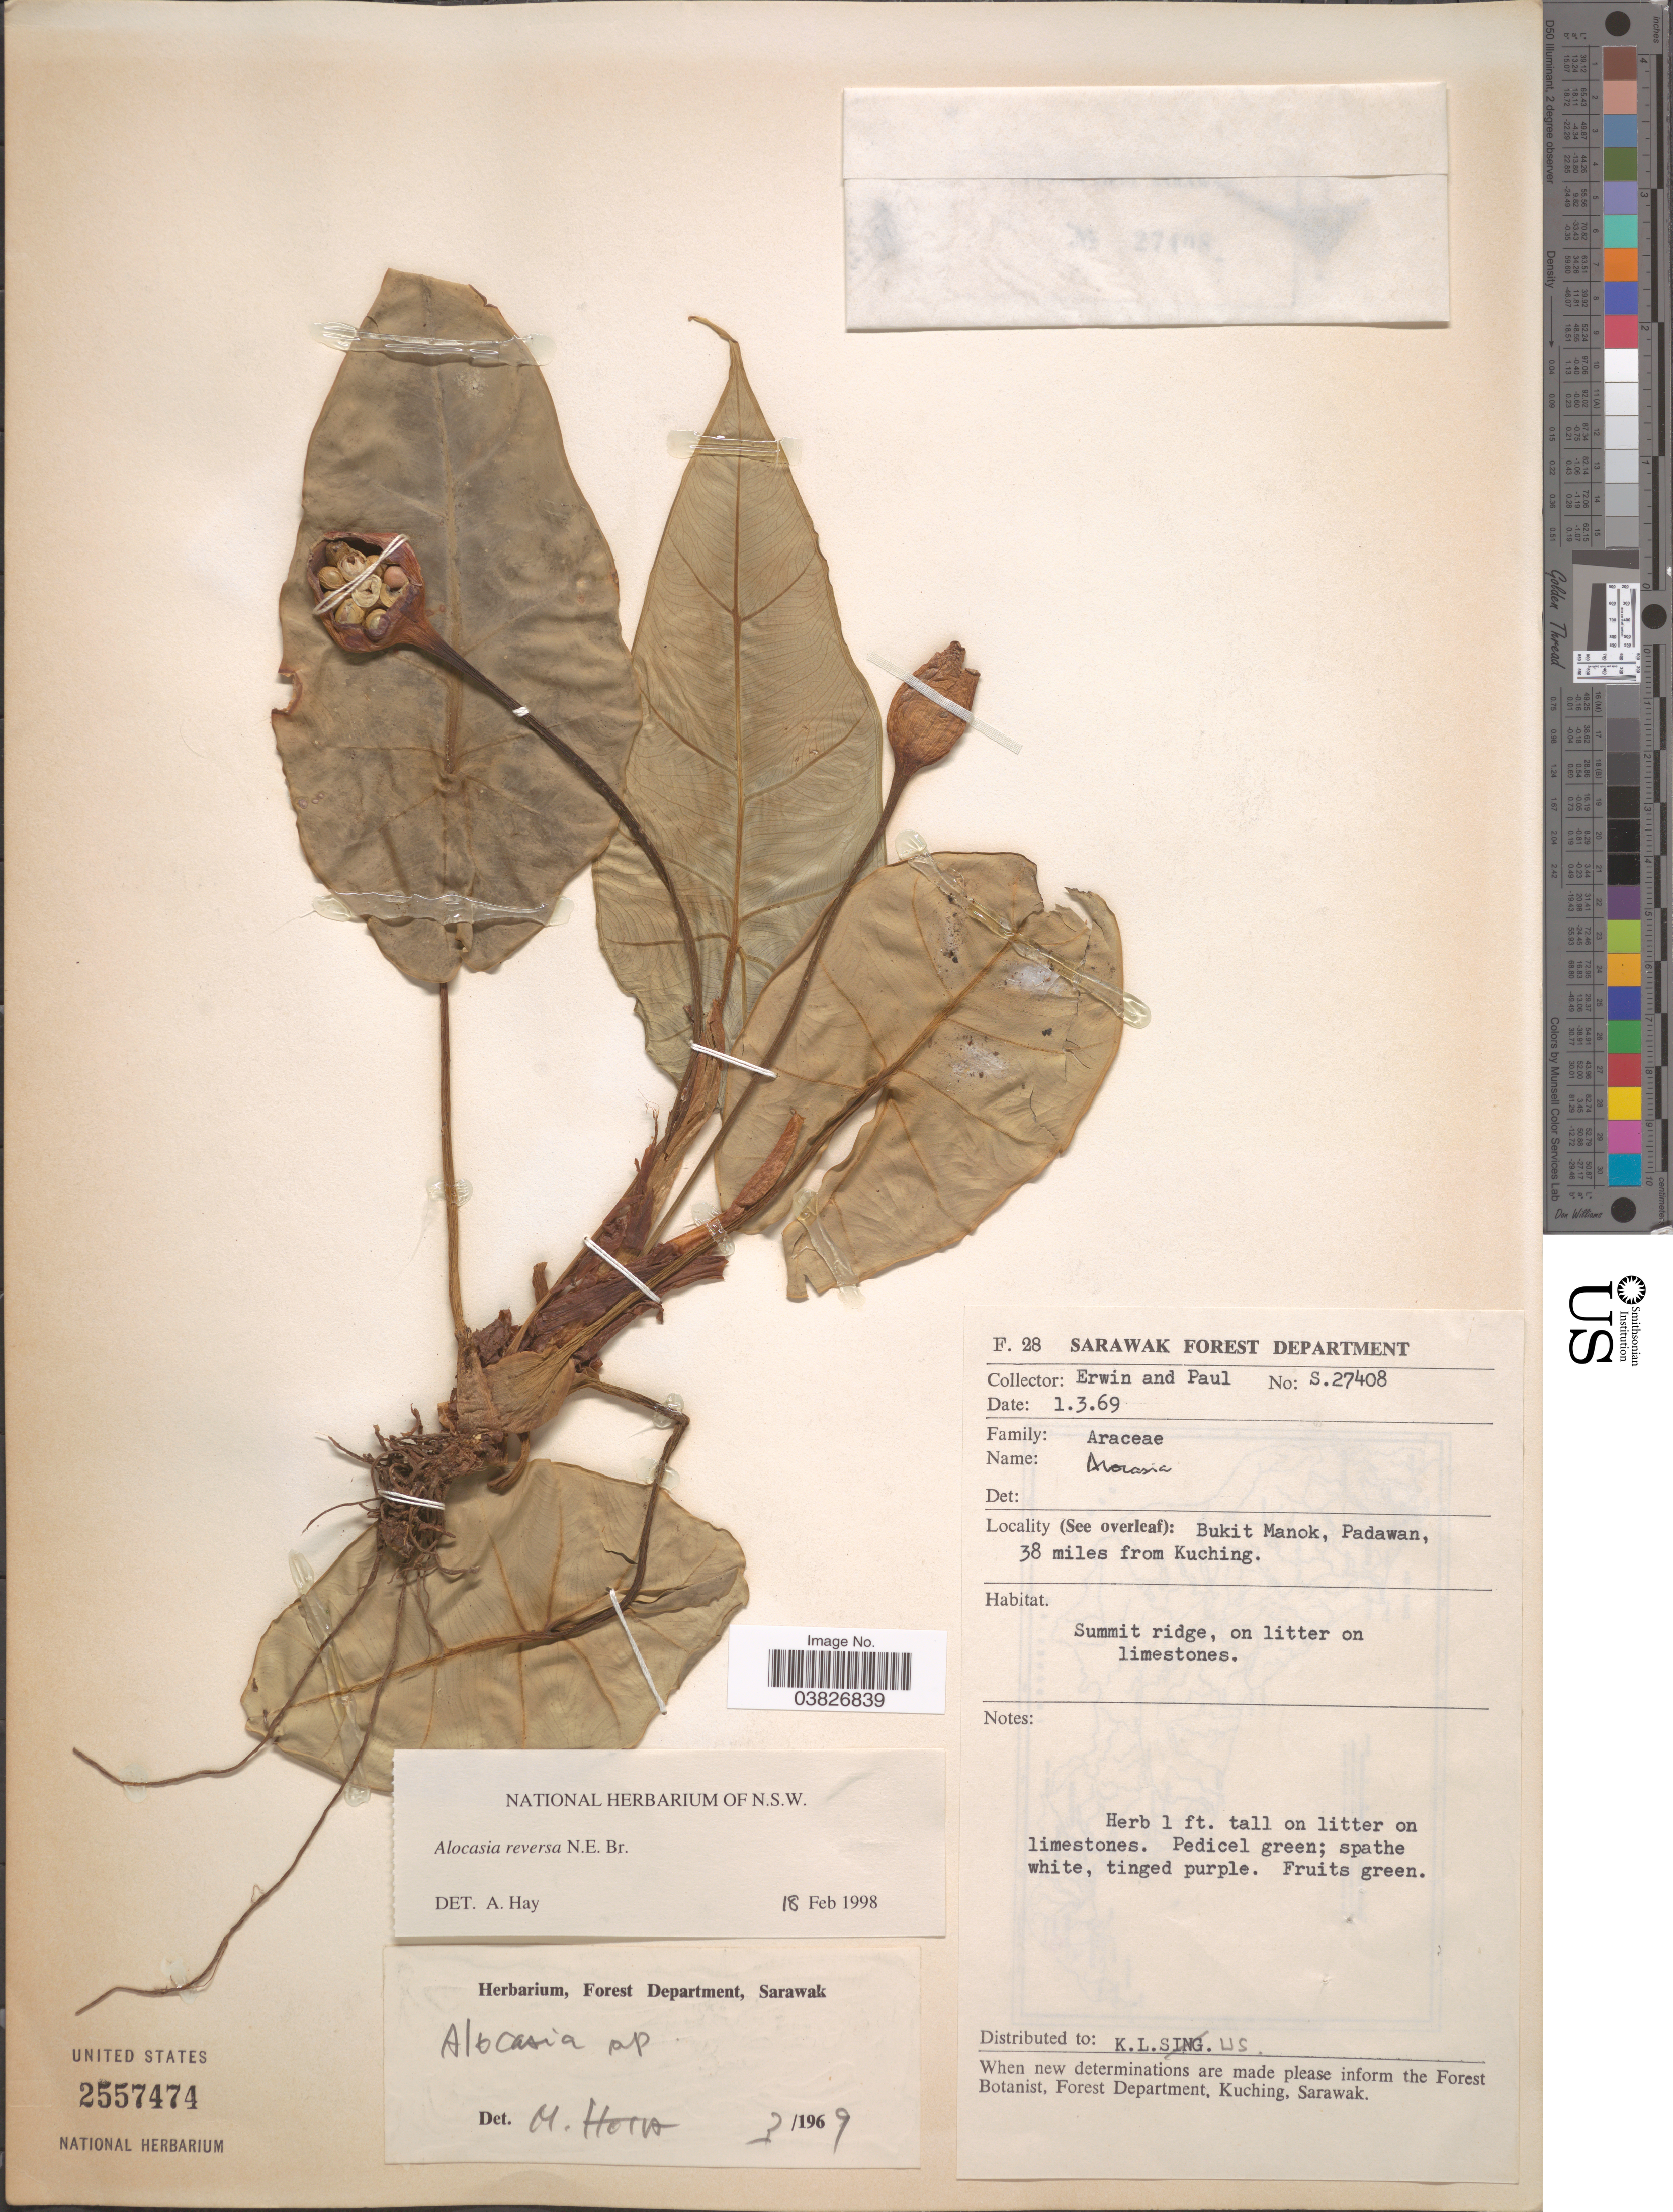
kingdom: Plantae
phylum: Tracheophyta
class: Liliopsida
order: Alismatales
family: Araceae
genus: Alocasia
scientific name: Alocasia reversa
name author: N.E. Br.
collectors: Erwin & -. Paul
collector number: S27408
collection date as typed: Transcribed d/m/y: 1/3/69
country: Malaysia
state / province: Sarawak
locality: Bukit Manok, Pawawan, 38 miles from Kuching.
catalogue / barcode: US 2557474